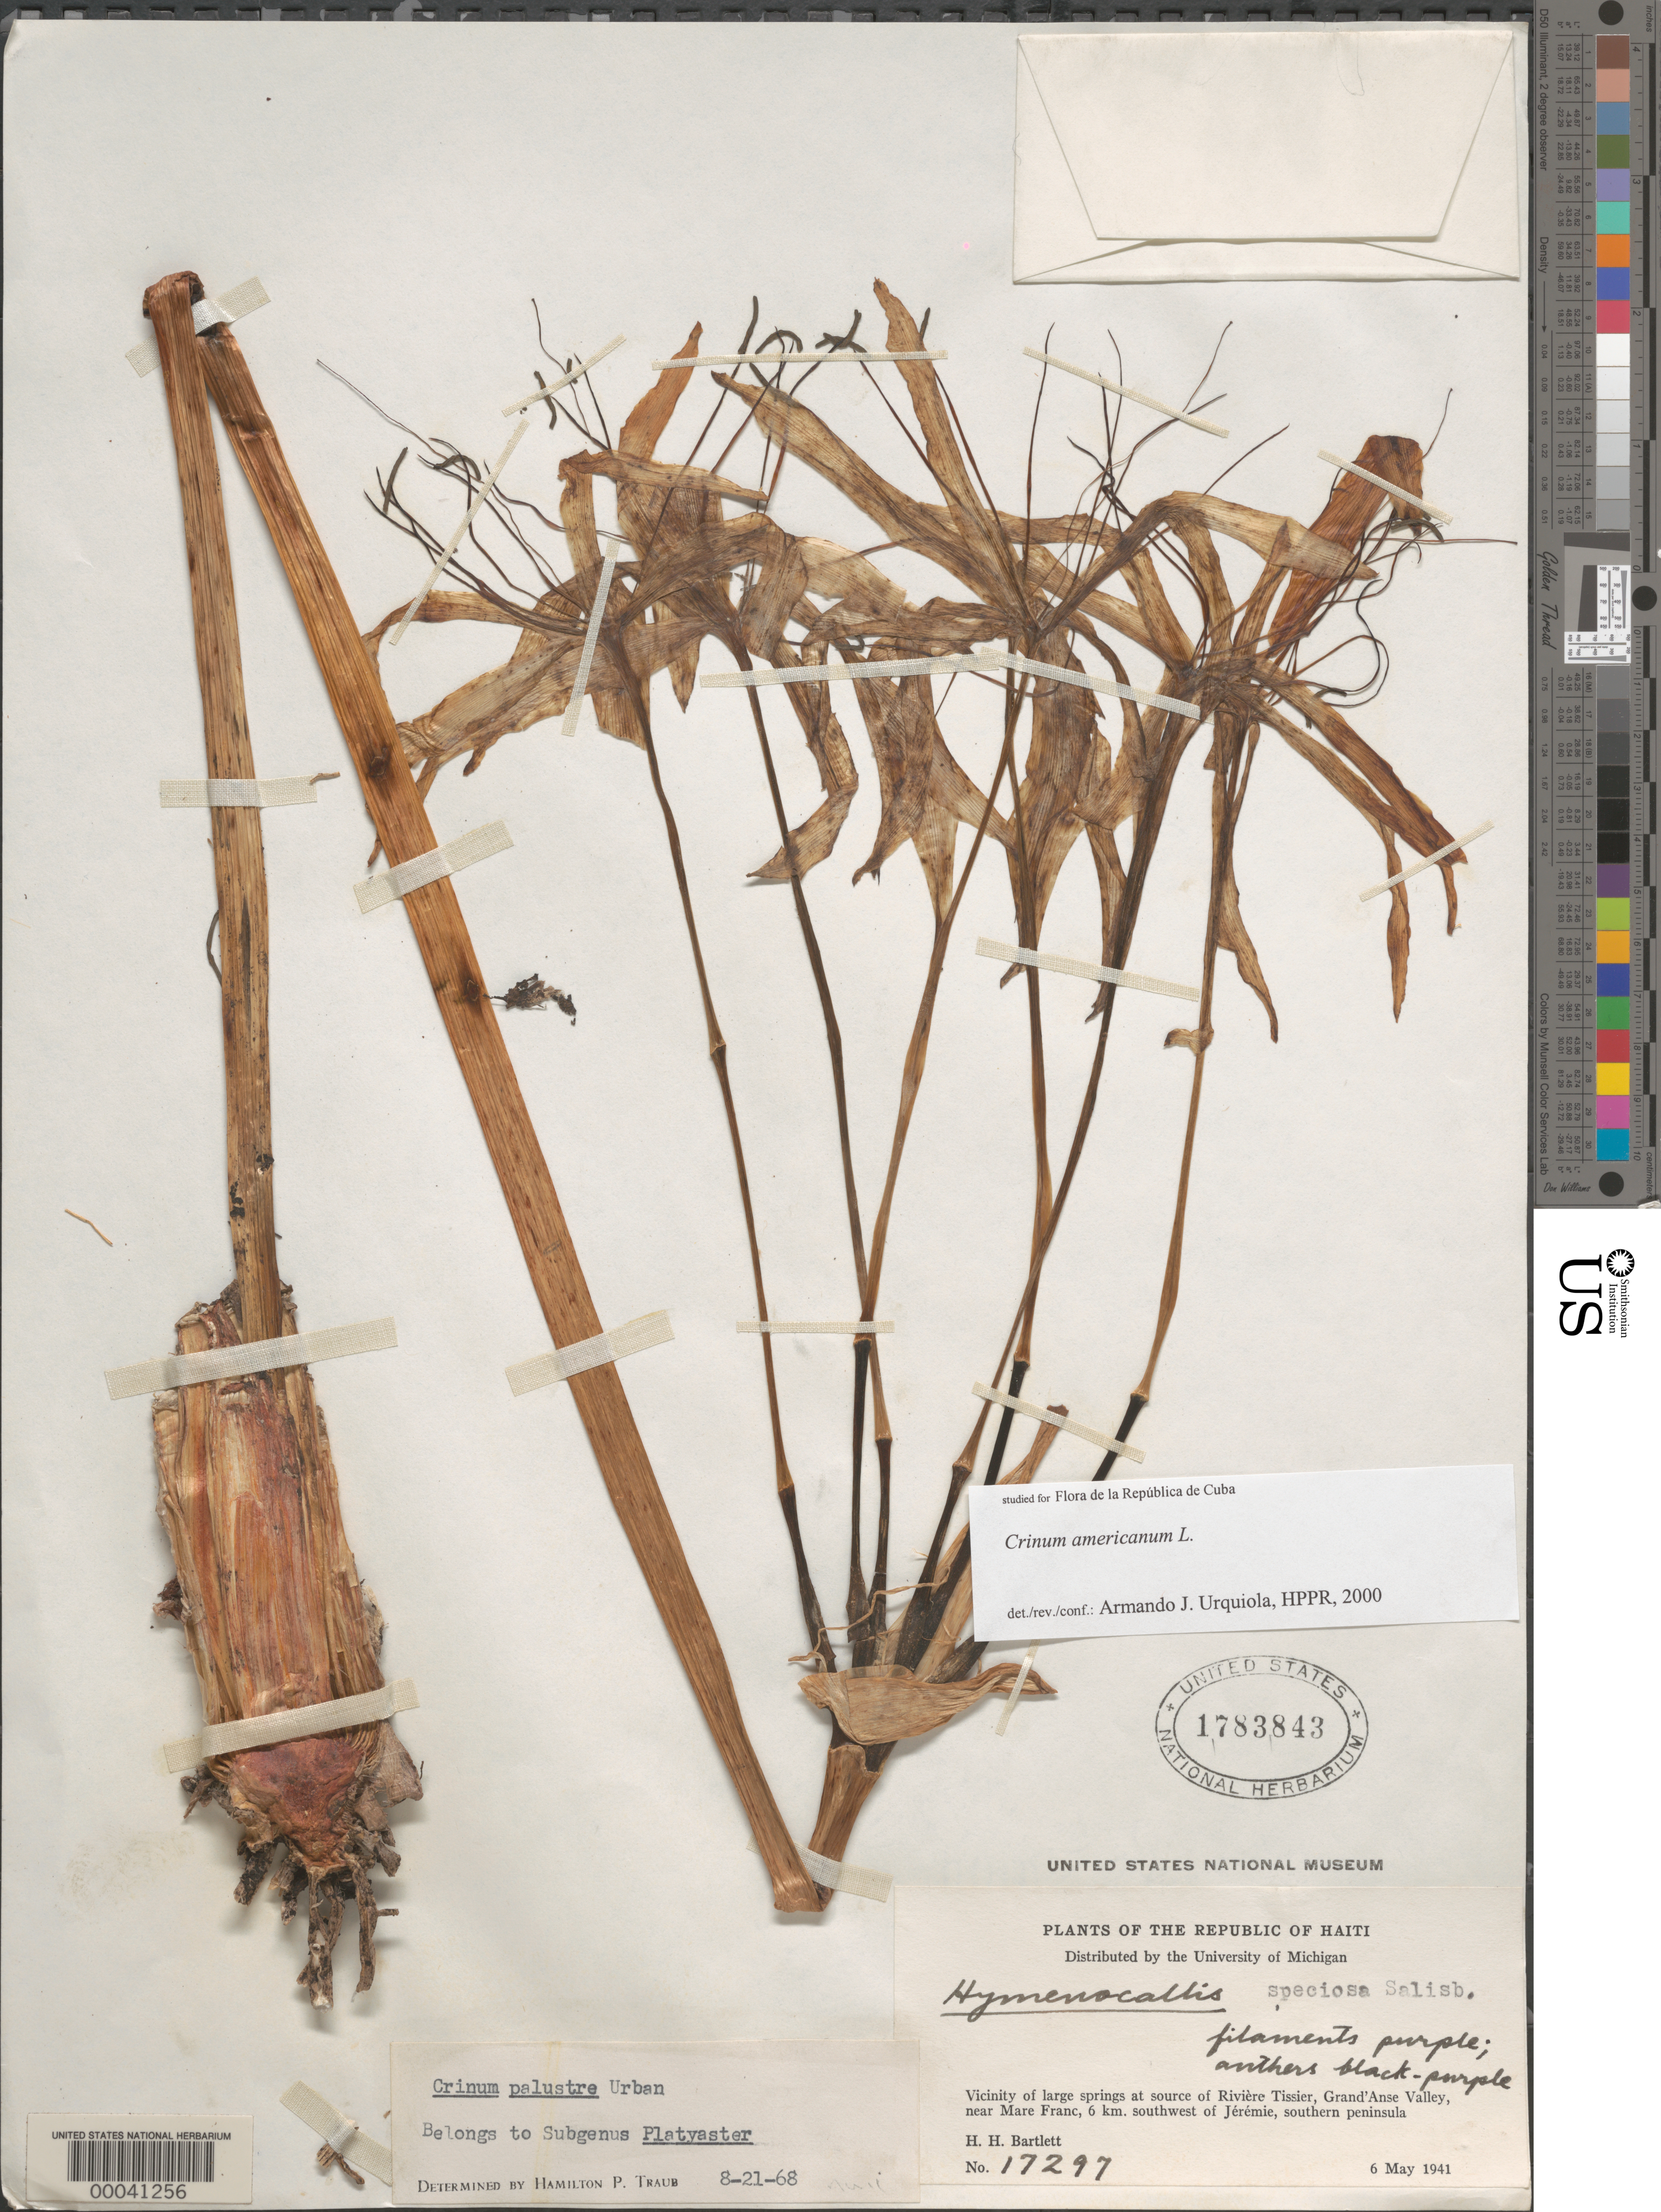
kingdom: Plantae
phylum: Tracheophyta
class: Liliopsida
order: Asparagales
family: Amaryllidaceae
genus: Crinum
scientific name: Crinum americanum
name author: L.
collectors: H. H. Bartlett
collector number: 17297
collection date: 1941-05-06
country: Haiti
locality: Vicinity of large springs at source of Rivière Tissier, Grand'Anse Valley, near Mare Franc, 6 km. southwest of Jérémie, southern peninsula.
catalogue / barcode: US 1783843